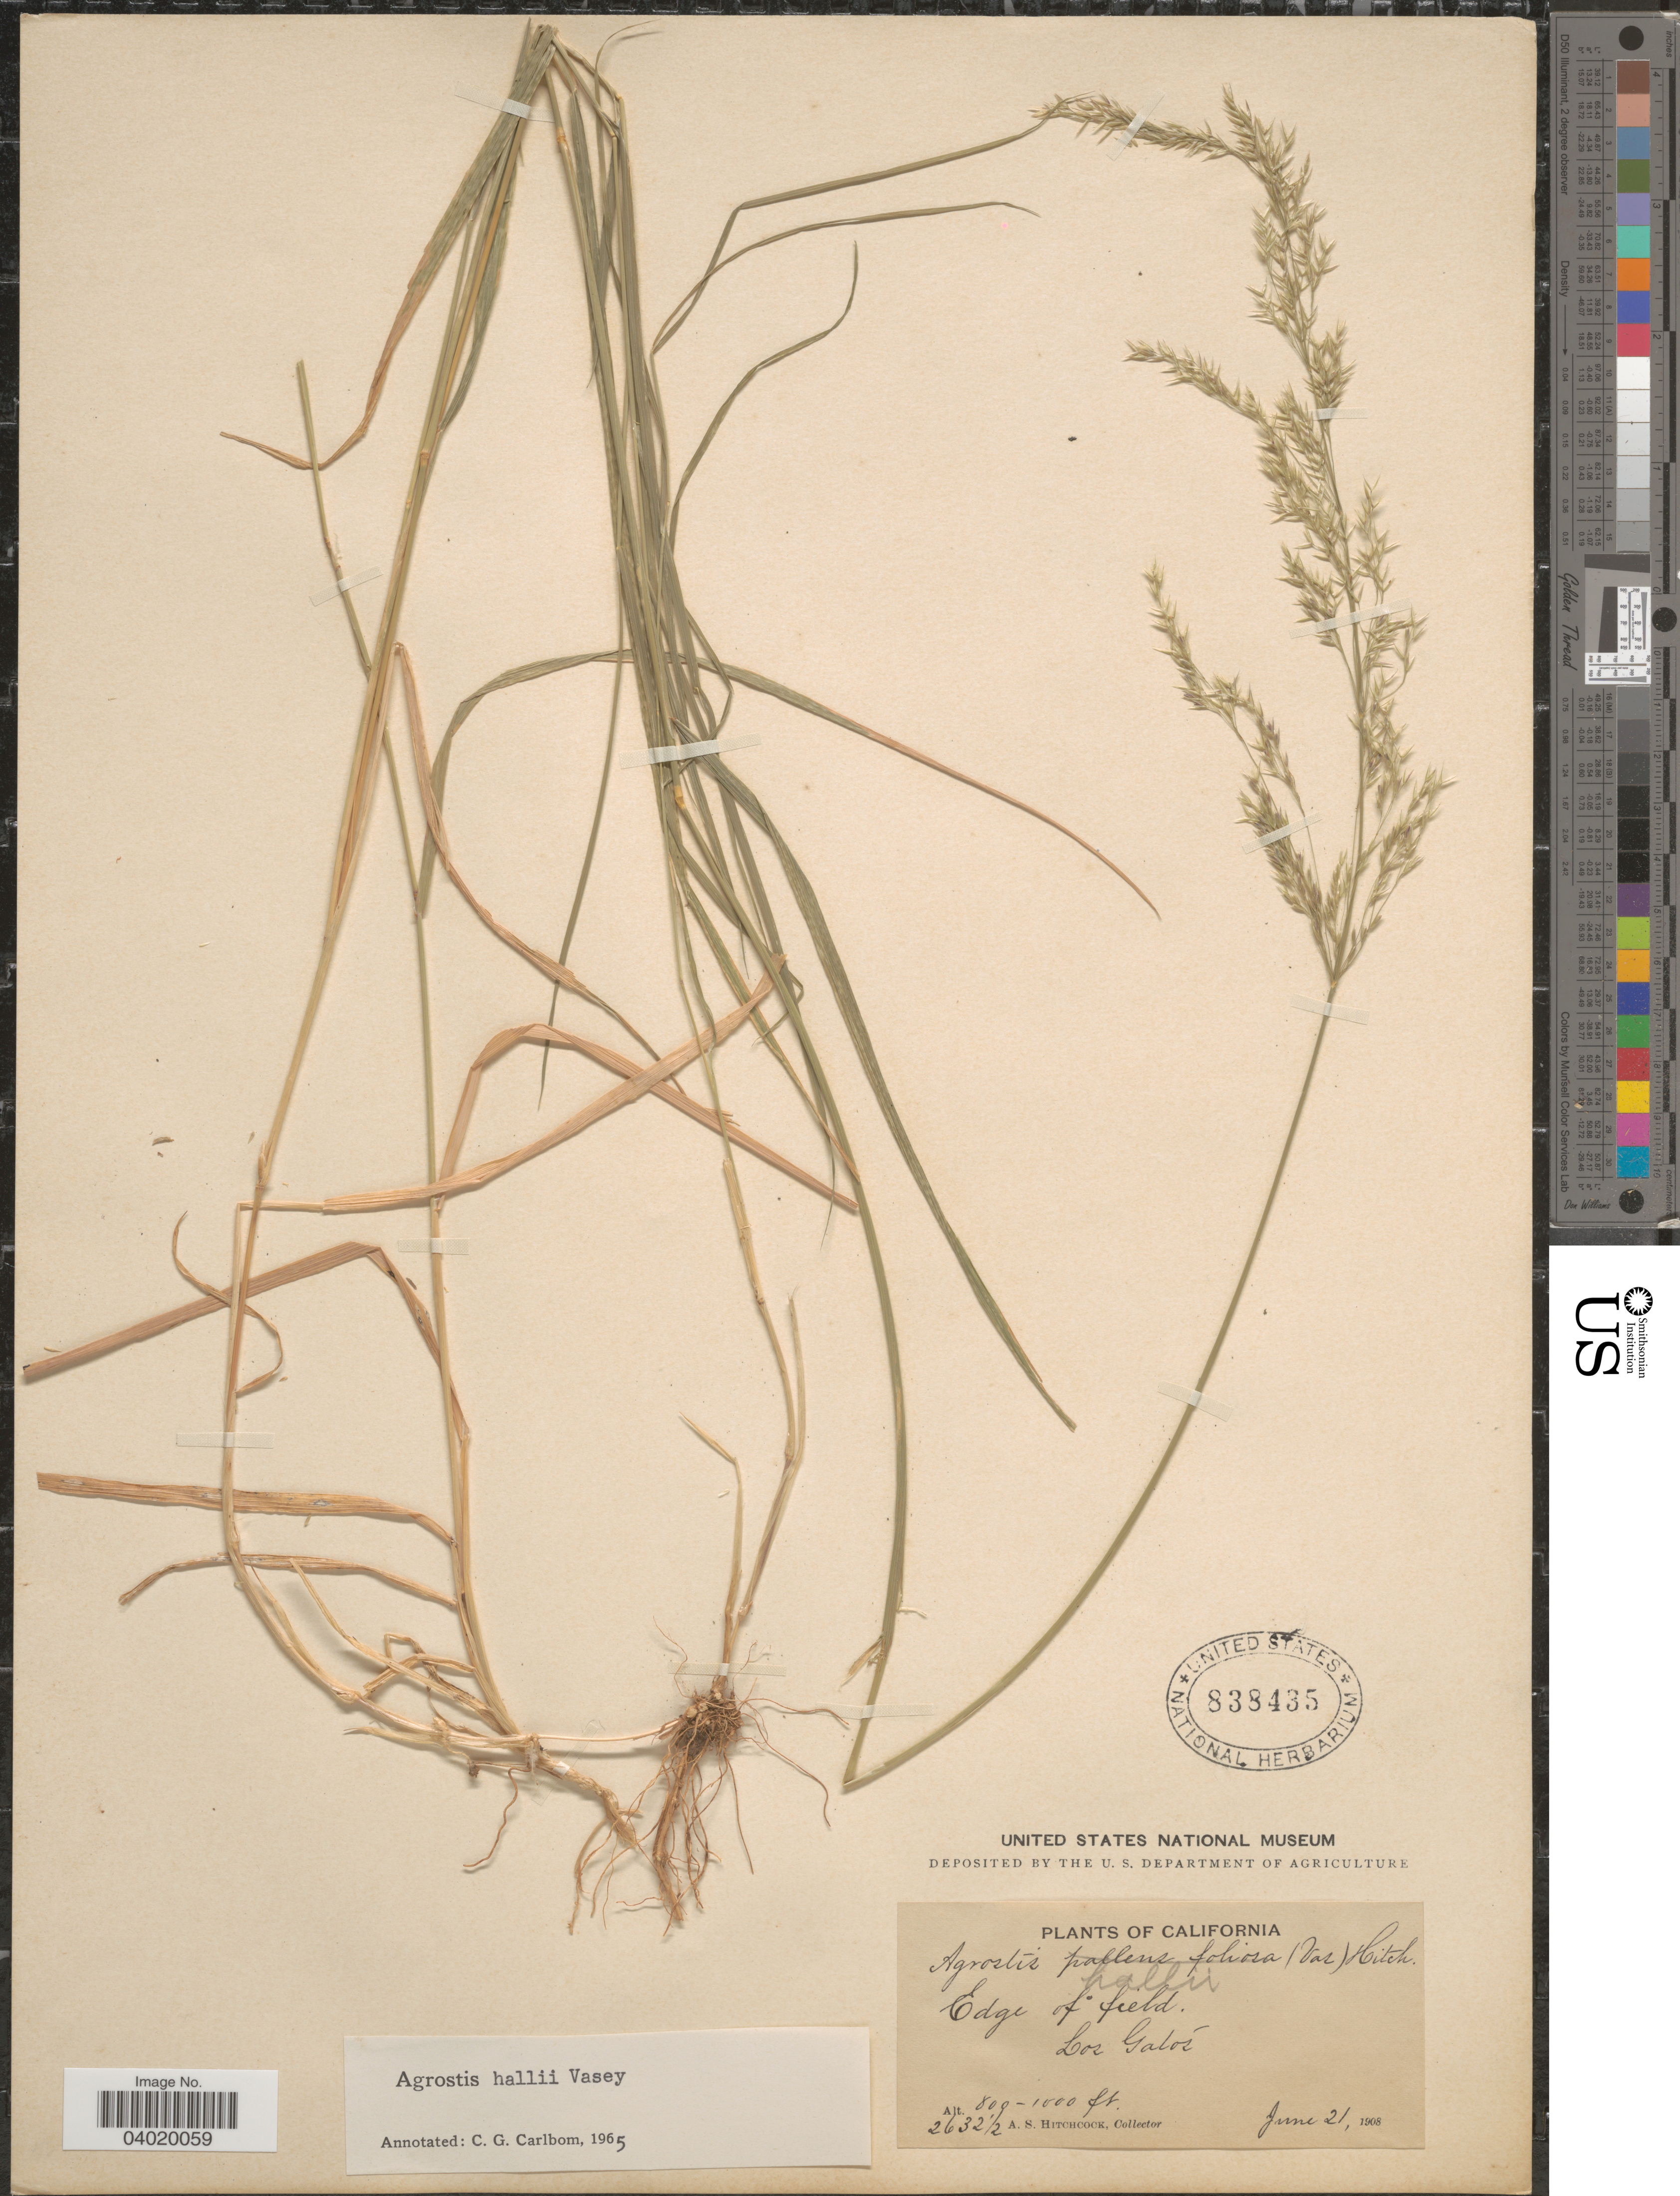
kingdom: Plantae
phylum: Tracheophyta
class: Liliopsida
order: Poales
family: Poaceae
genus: Agrostis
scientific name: Agrostis hallii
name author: Vasey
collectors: A. S. Hitchcock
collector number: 2632½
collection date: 1908-06-21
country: United States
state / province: California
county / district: Santa Clara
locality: Edge of field. Los Gatos.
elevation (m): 244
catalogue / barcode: US 838435